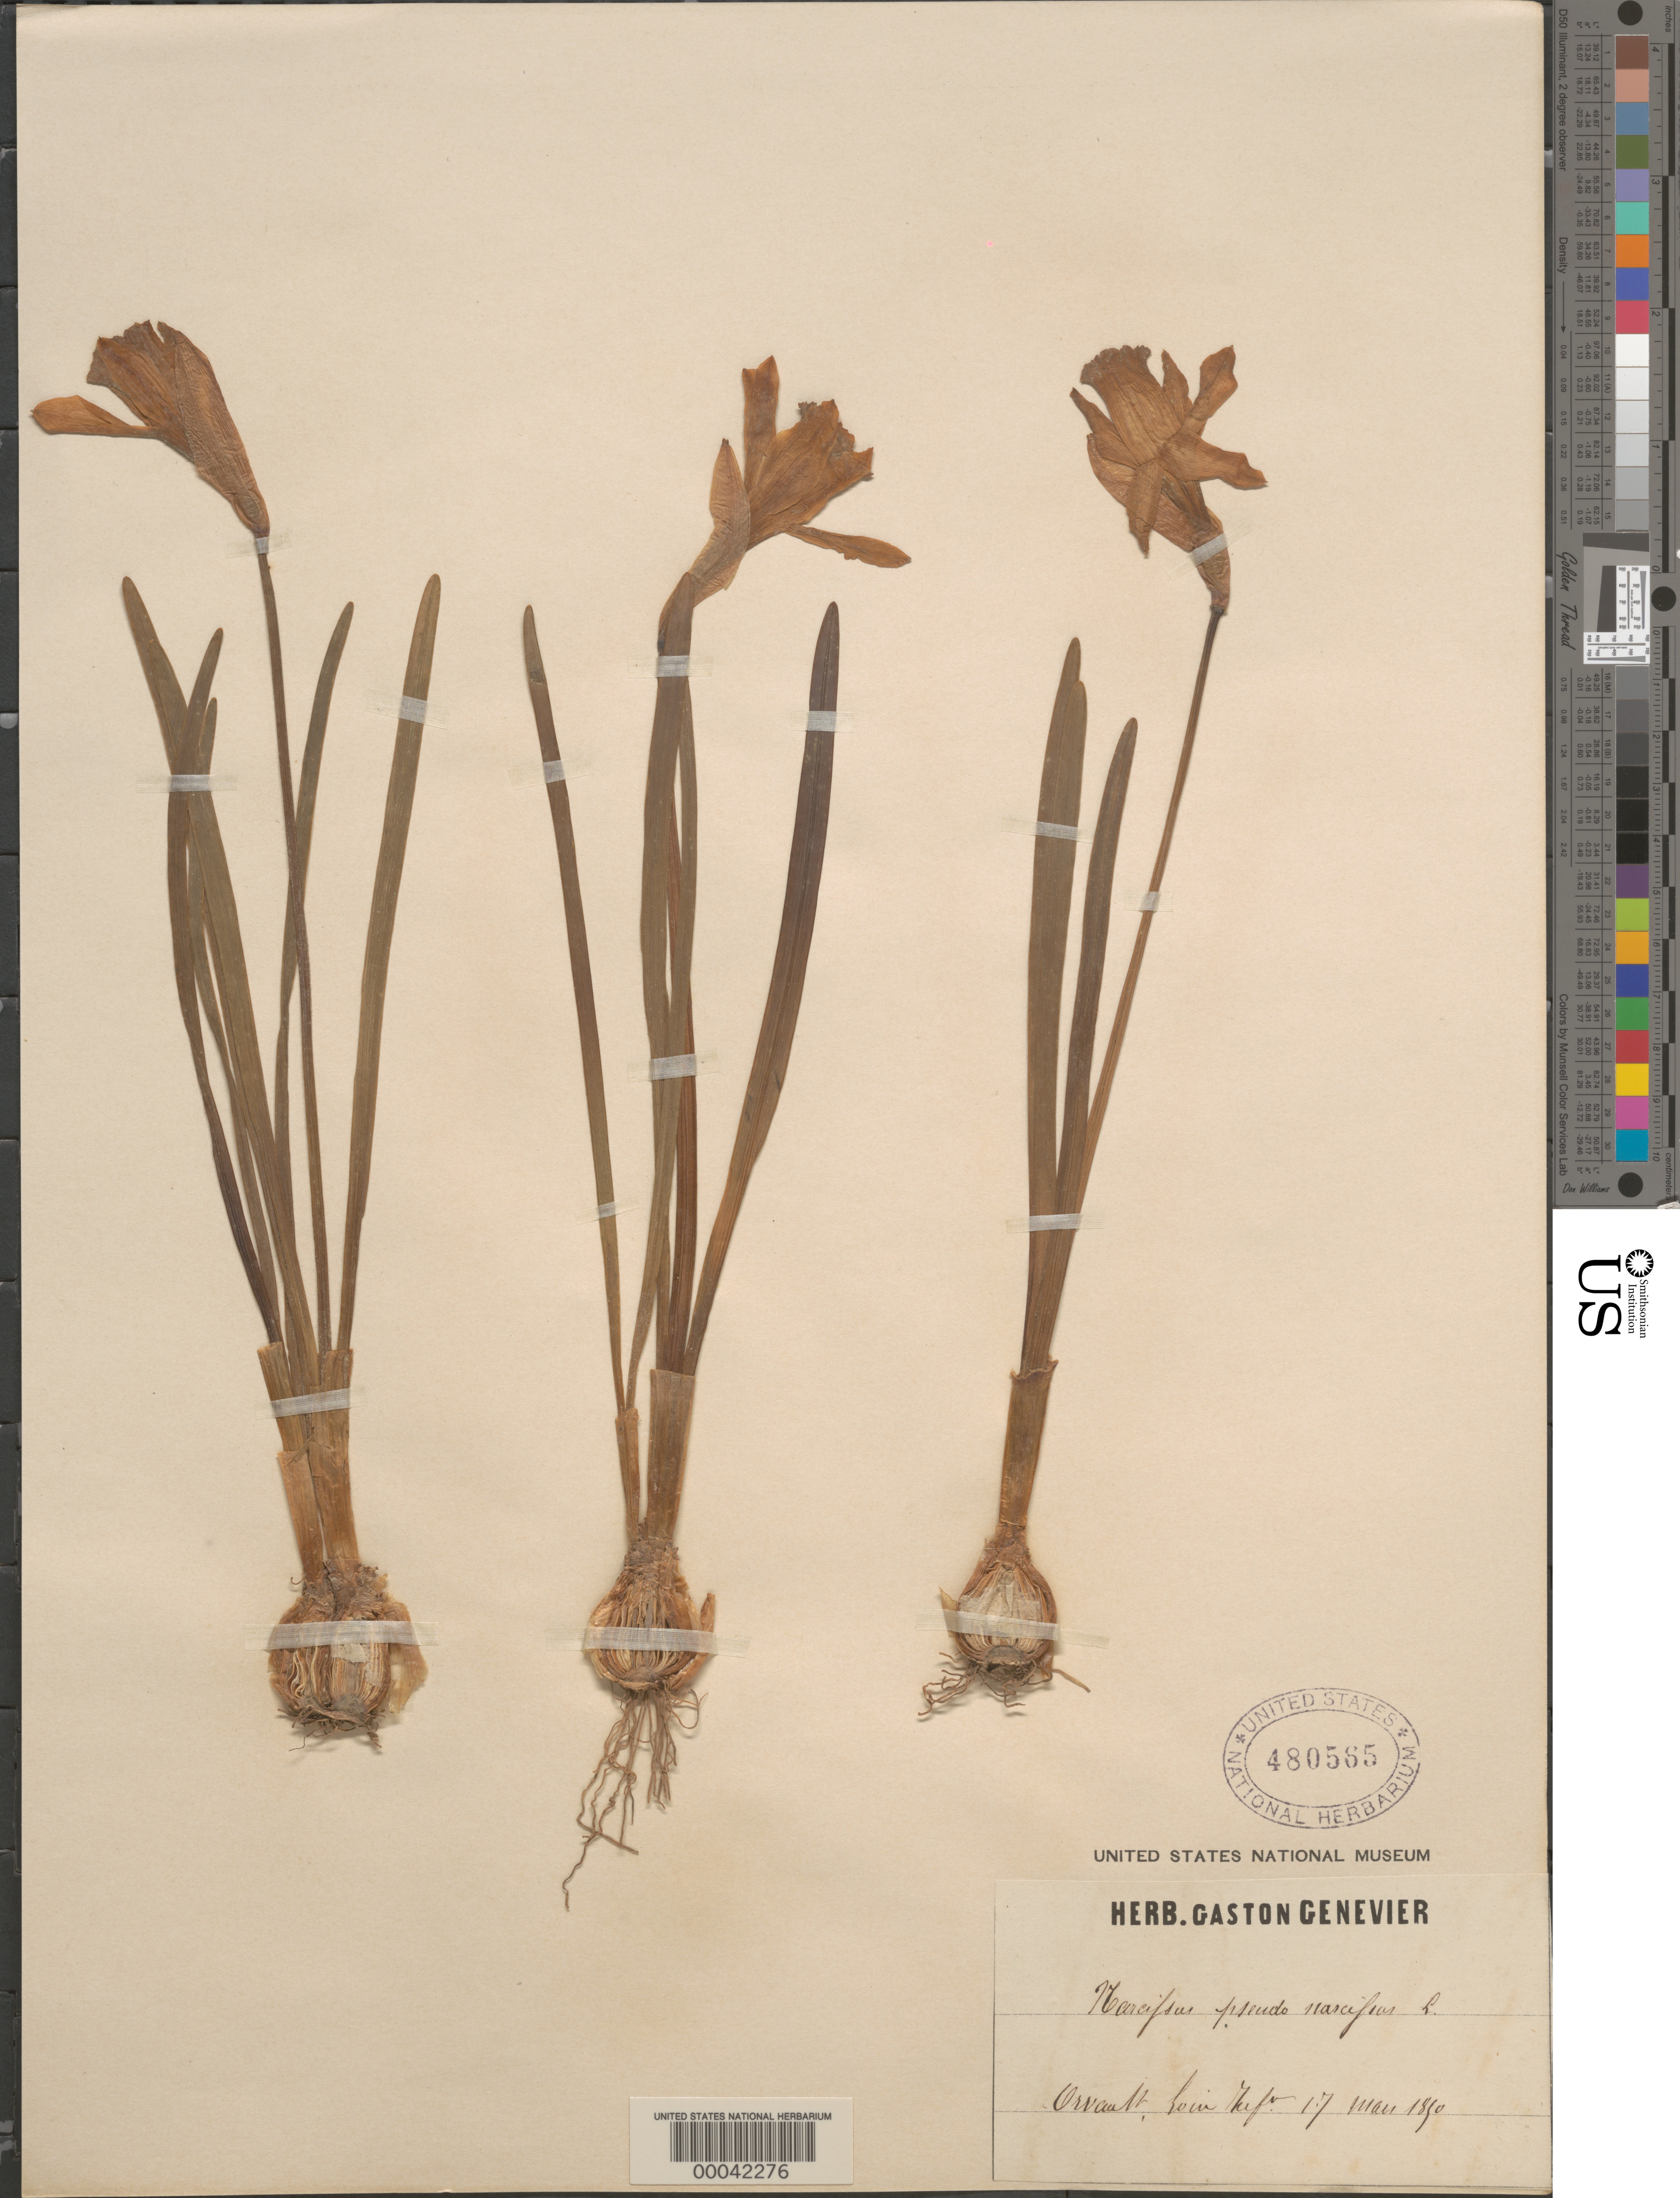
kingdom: Plantae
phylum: Tracheophyta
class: Liliopsida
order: Asparagales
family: Amaryllidaceae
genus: Narcissus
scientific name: Narcissus pseudonarcissus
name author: L.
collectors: ex herb. G. Genevier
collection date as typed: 17 Mar 1890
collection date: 1890-03-17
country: France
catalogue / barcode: US 480565